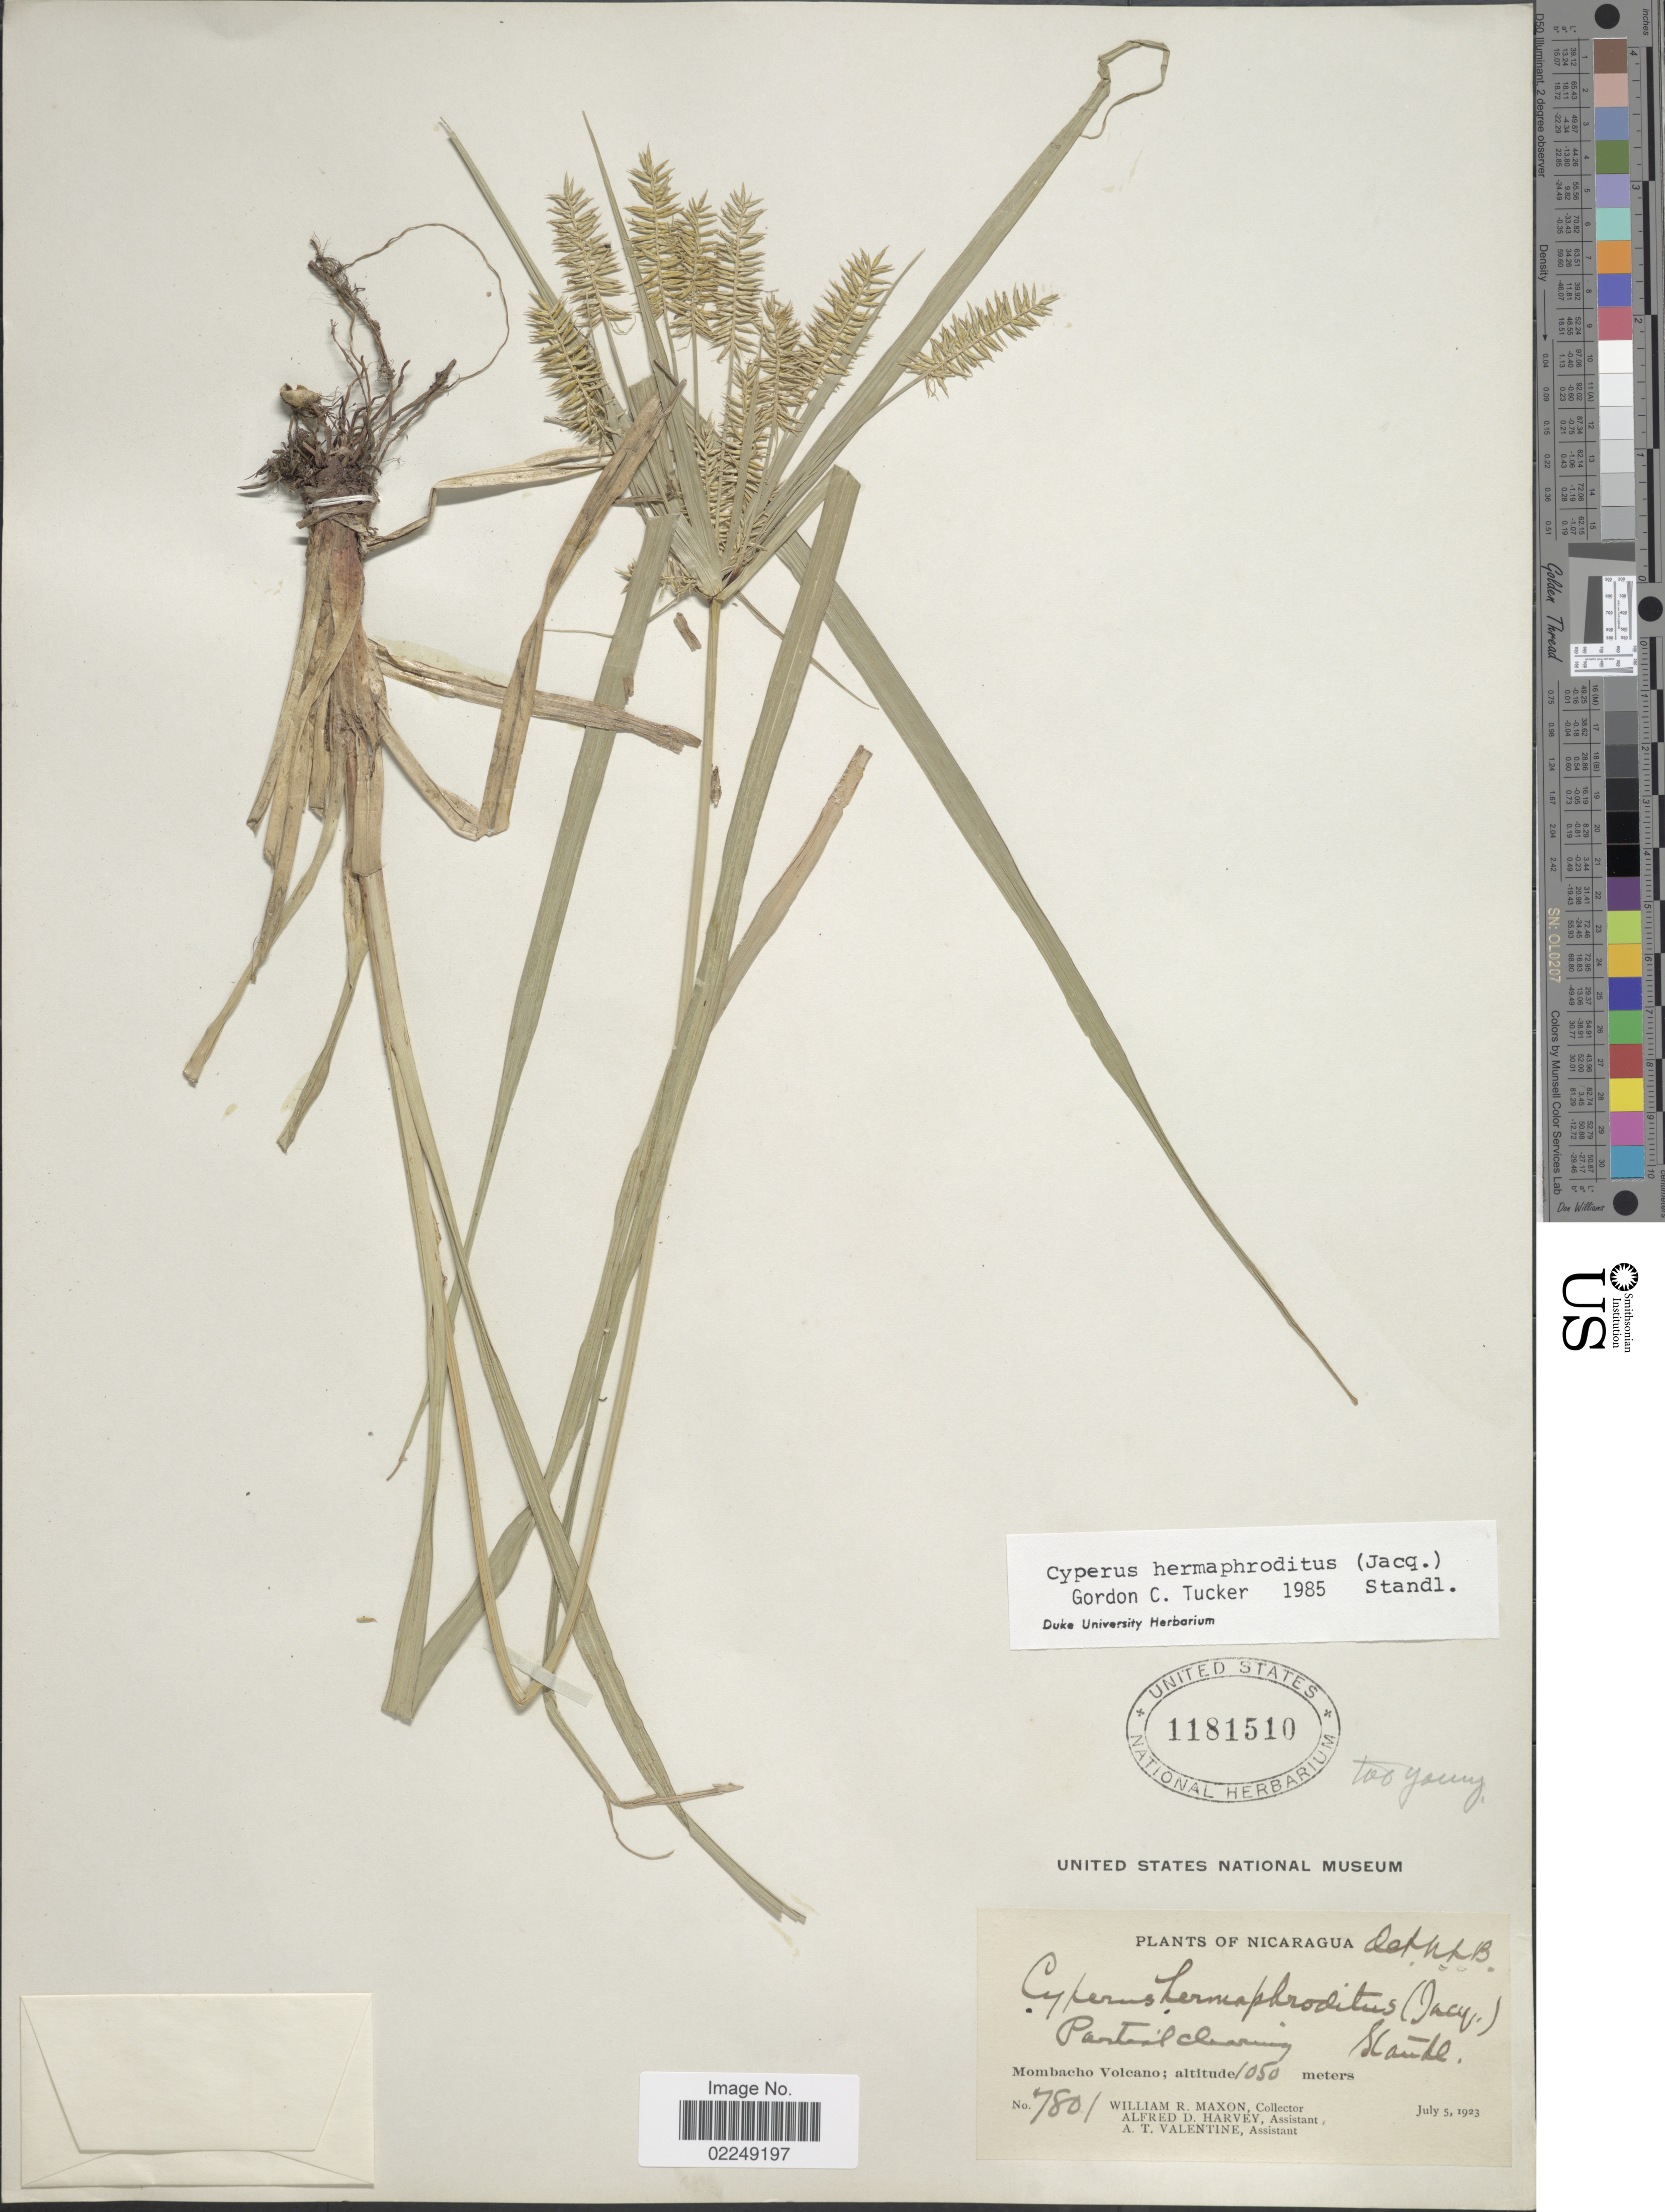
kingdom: Plantae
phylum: Tracheophyta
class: Liliopsida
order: Poales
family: Cyperaceae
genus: Cyperus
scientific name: Cyperus hermaphroditus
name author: (Jacq.) Standl.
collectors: W. R. Maxon, A. D. Harvey & A. Valentine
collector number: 7801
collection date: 1923-07-05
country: Nicaragua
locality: Mombacho Volcano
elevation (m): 1050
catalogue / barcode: US 1181510